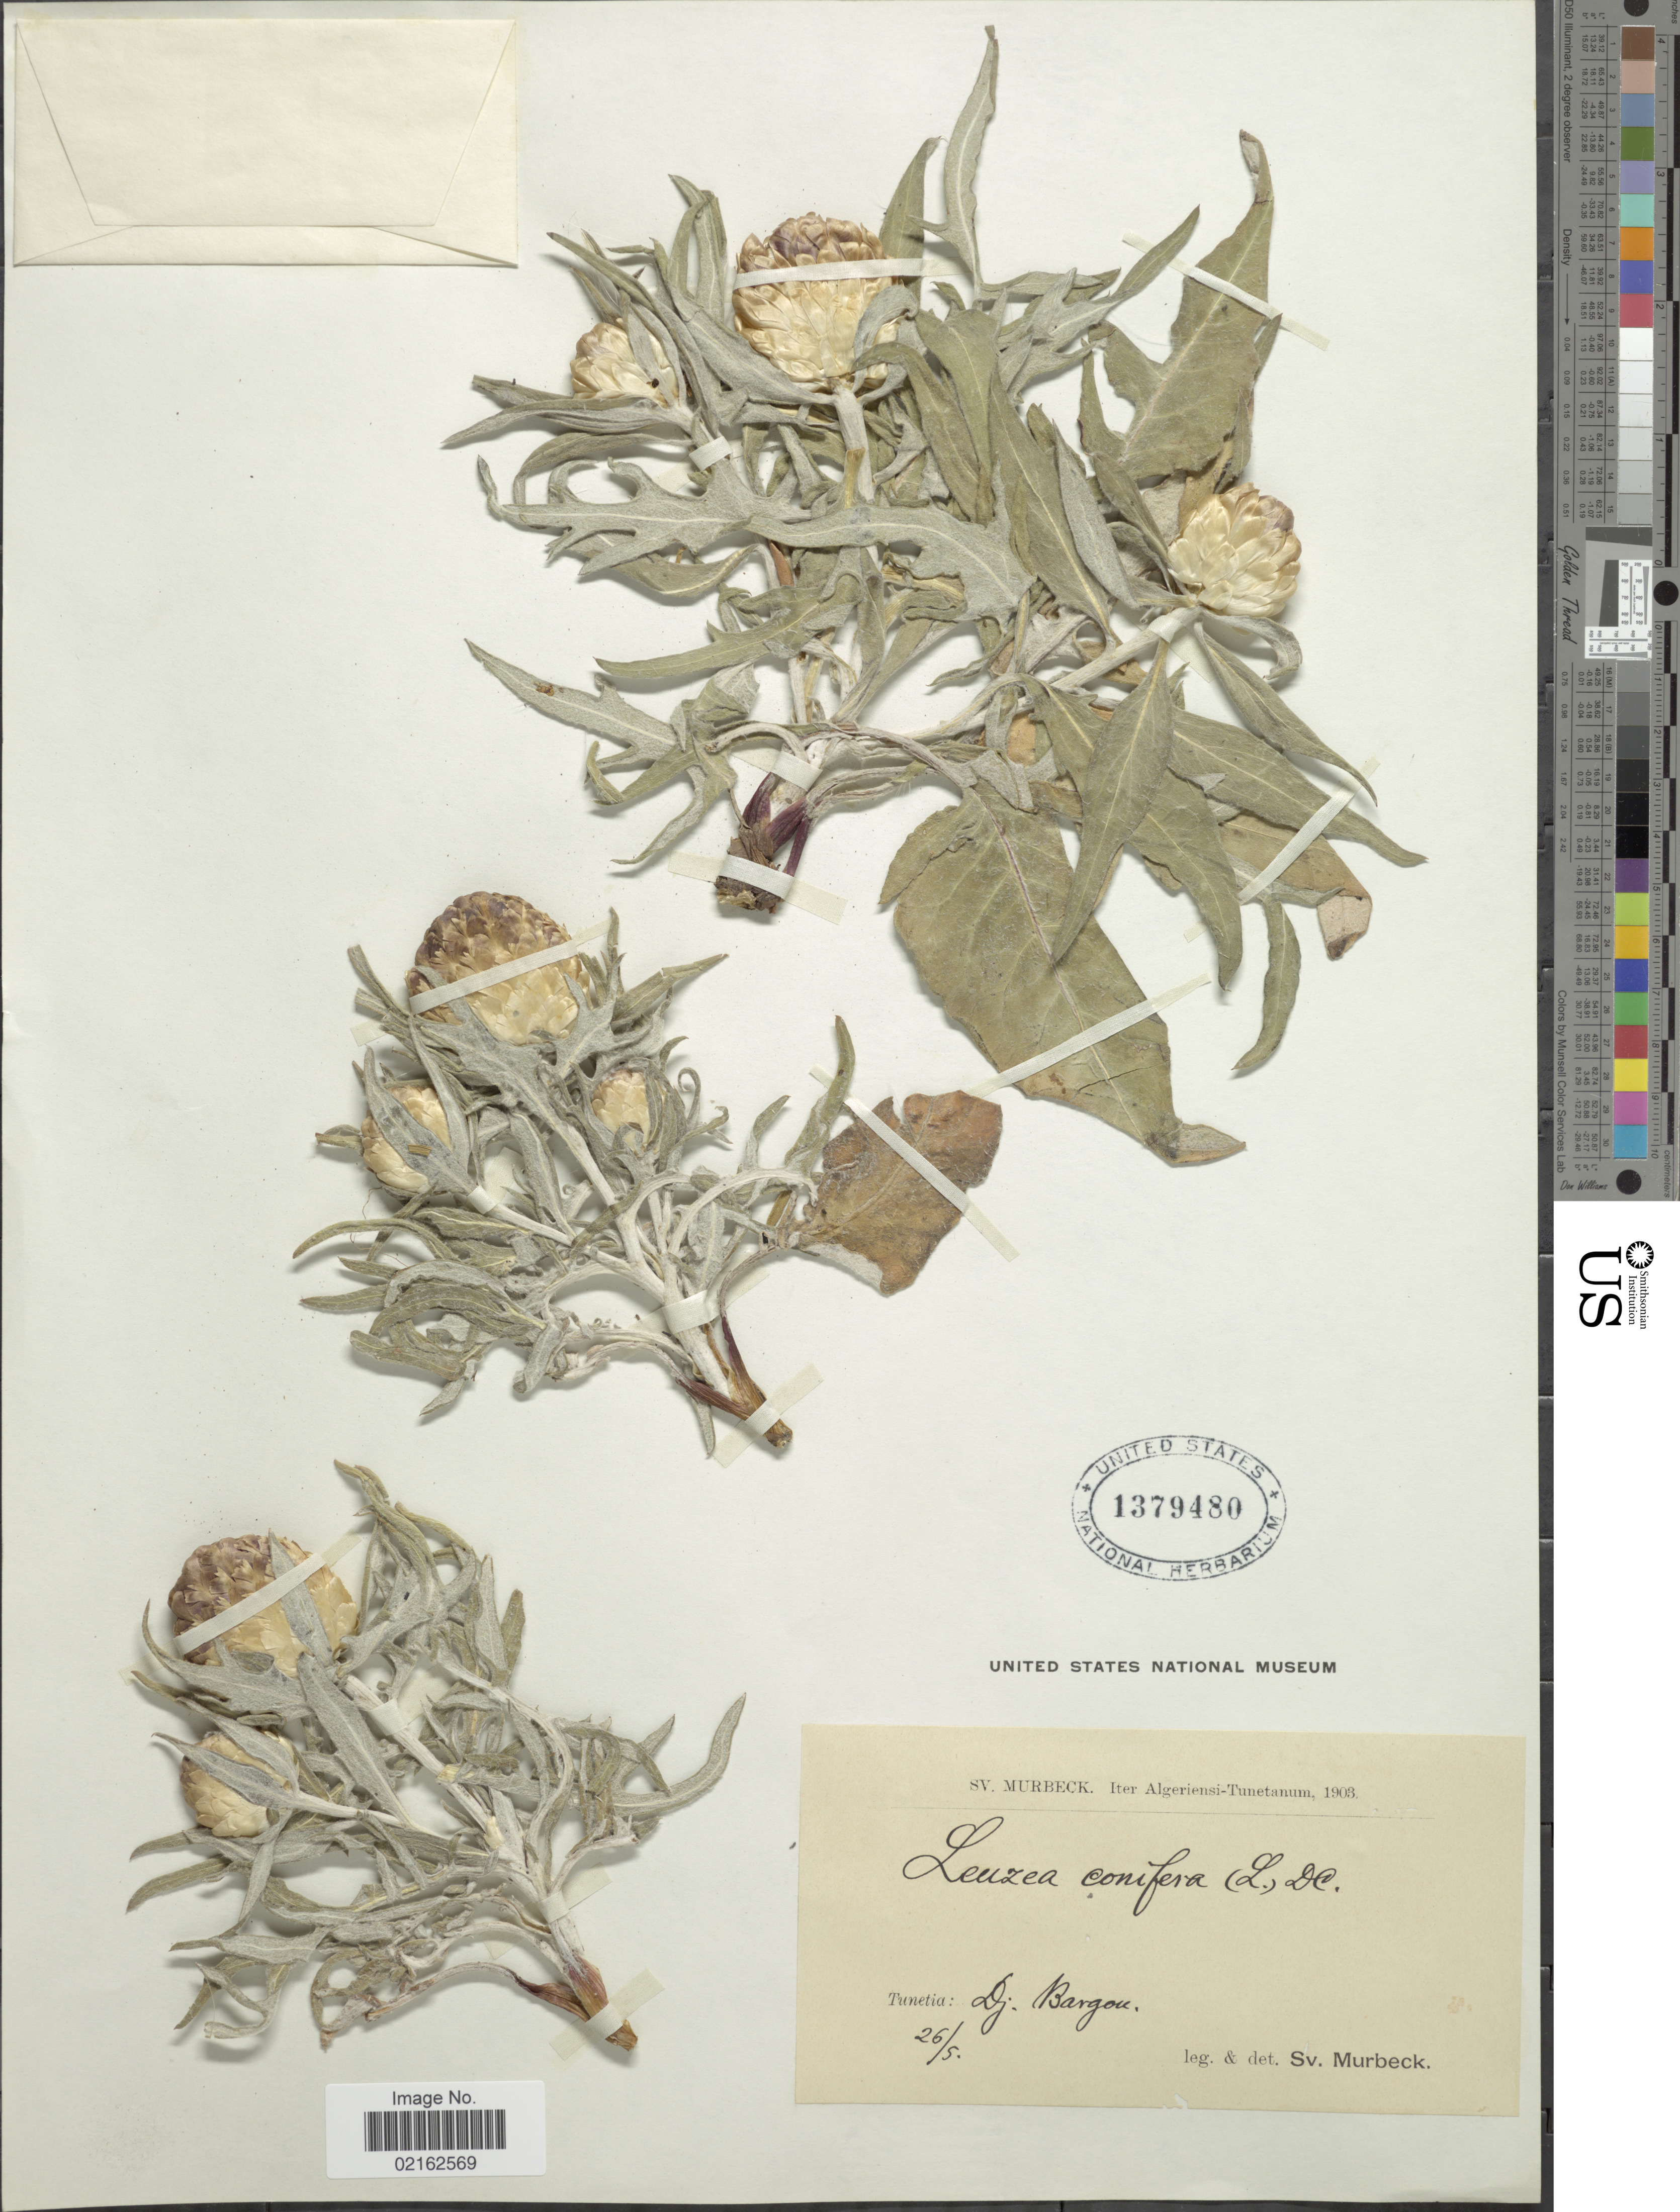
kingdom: Plantae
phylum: Tracheophyta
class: Magnoliopsida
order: Asterales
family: Asteraceae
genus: Leuzea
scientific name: Leuzea conifera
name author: (L.) DC.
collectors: S. S. Murbeck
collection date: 1903-05-26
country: Tunisia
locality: Tunetia, Dj. Bargou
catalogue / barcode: US 1379480